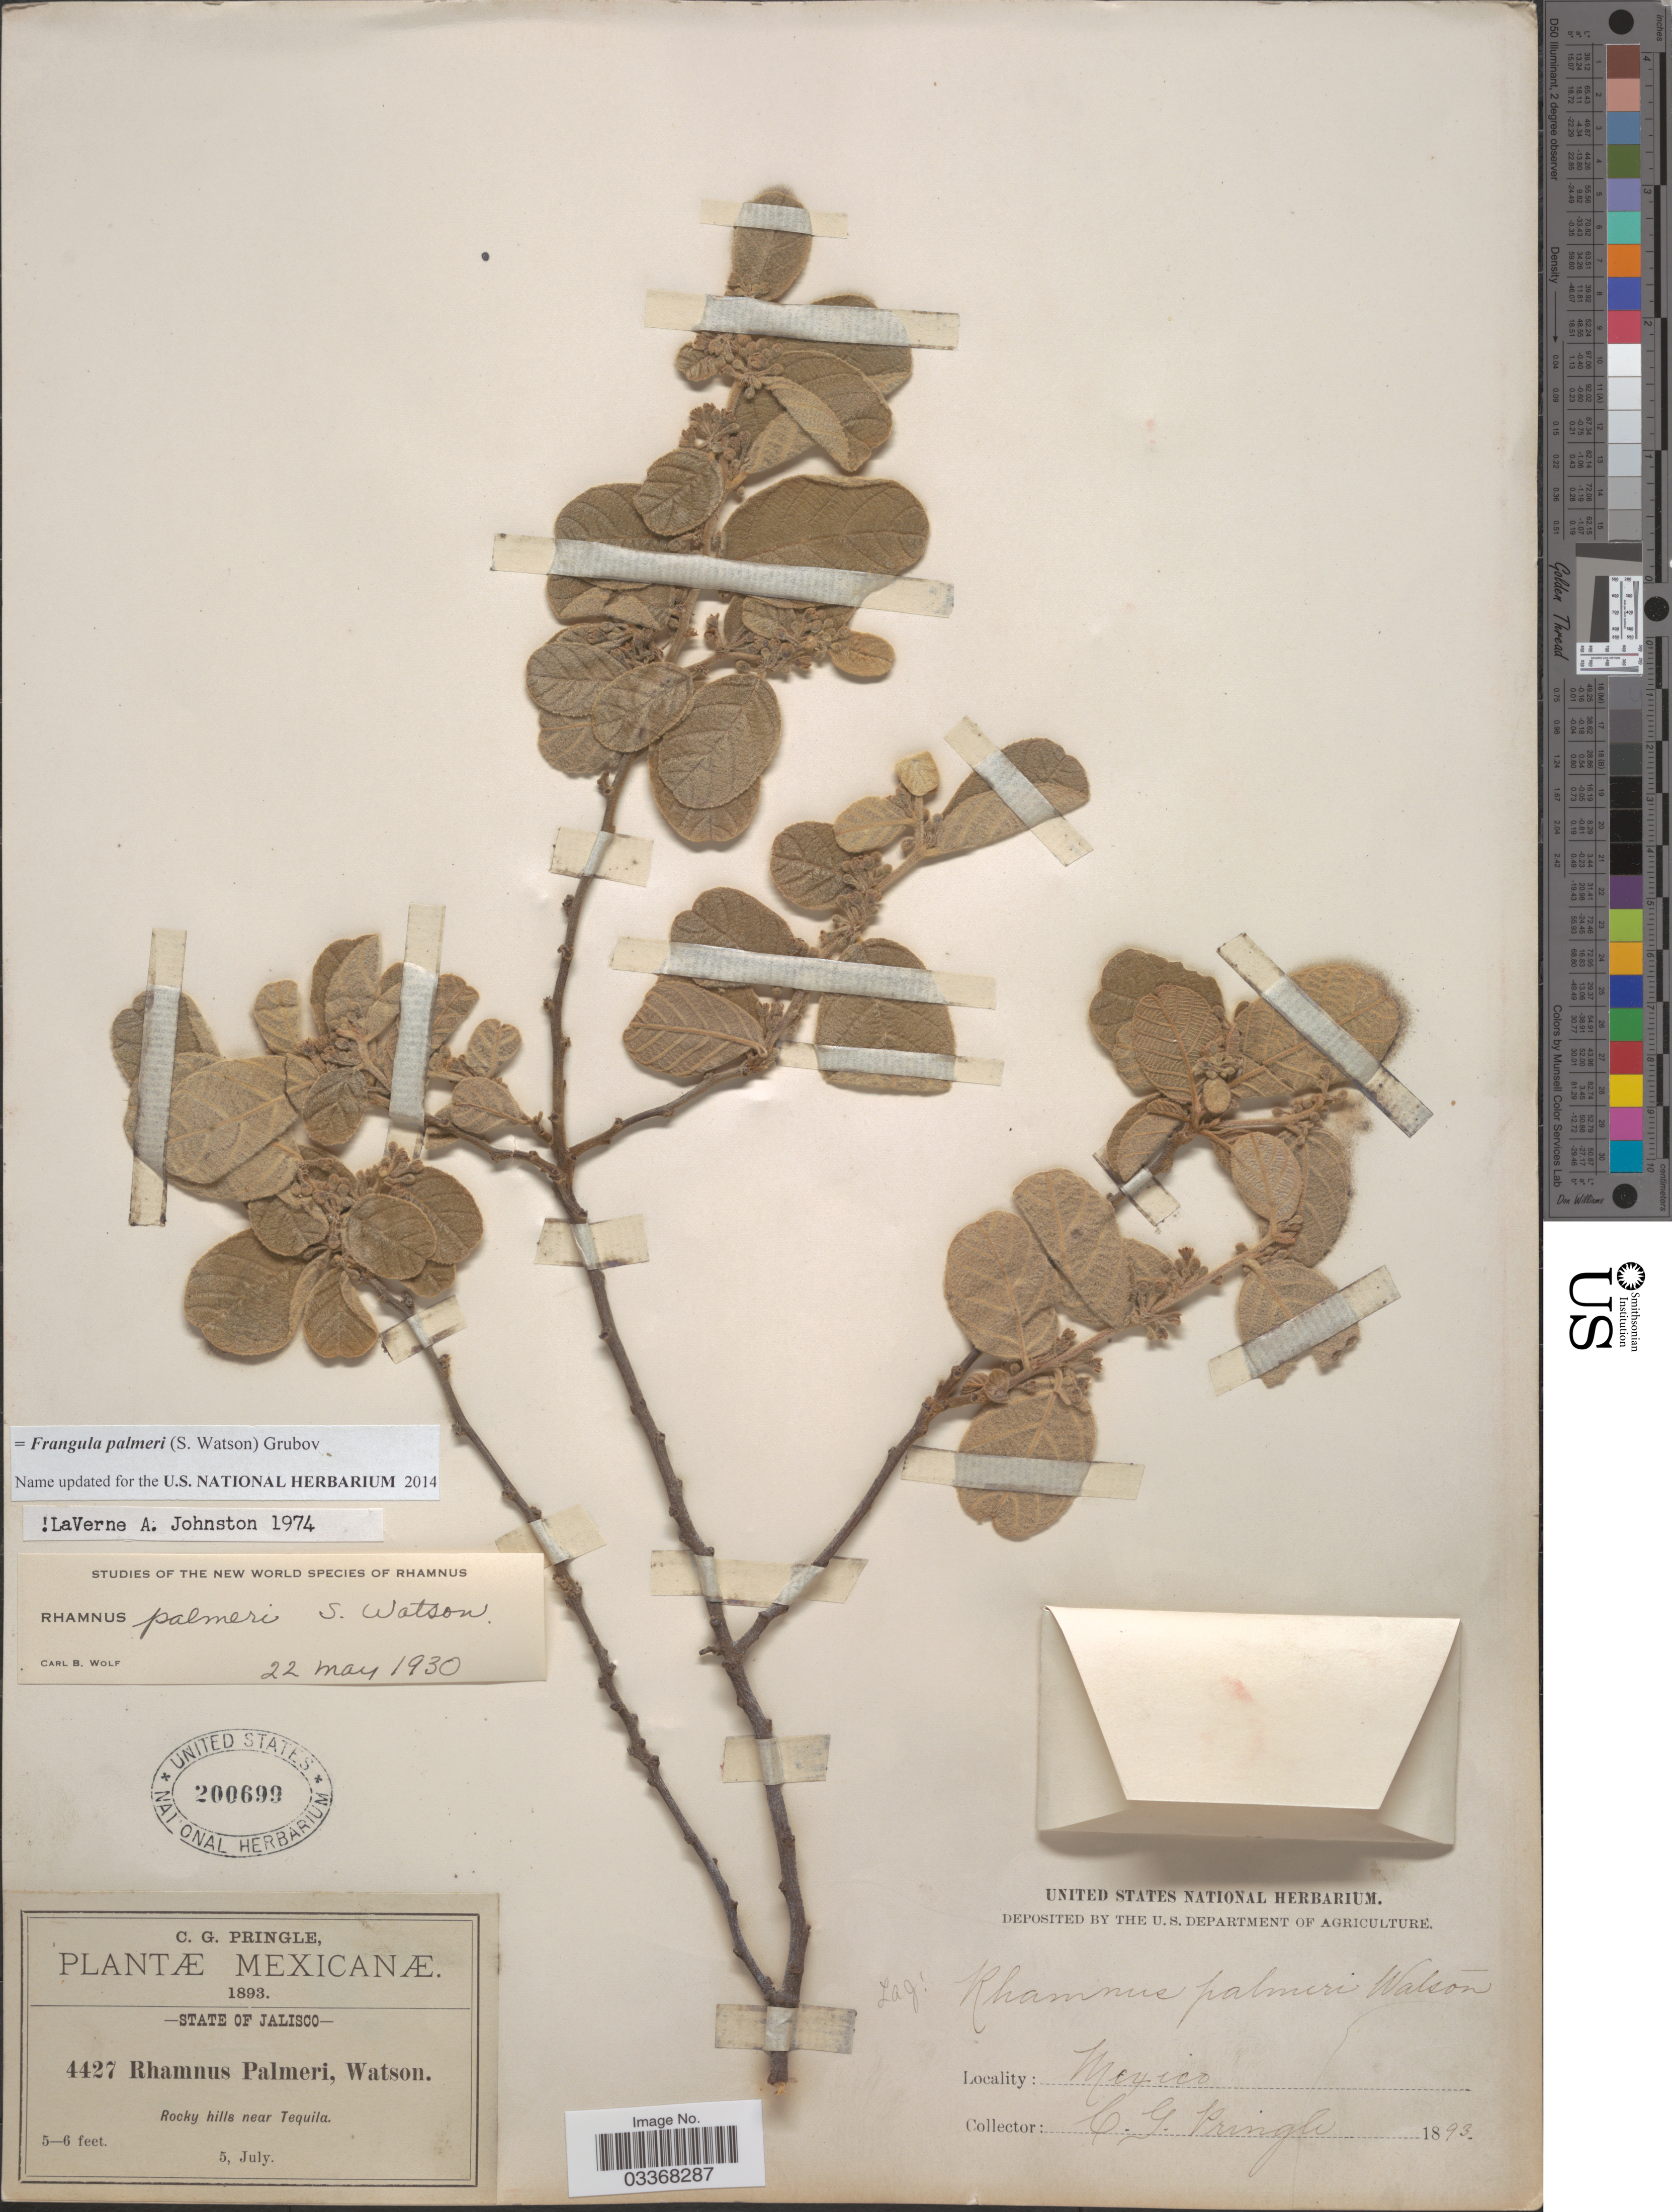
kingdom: Plantae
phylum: Tracheophyta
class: Magnoliopsida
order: Rosales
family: Rhamnaceae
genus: Frangula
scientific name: Frangula palmeri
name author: (S. Watson) Grubov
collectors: C. G. Pringle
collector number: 4427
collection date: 1893-07-05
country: Mexico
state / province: Jalisco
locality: Rocky hills near Tequila.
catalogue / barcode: US 200699